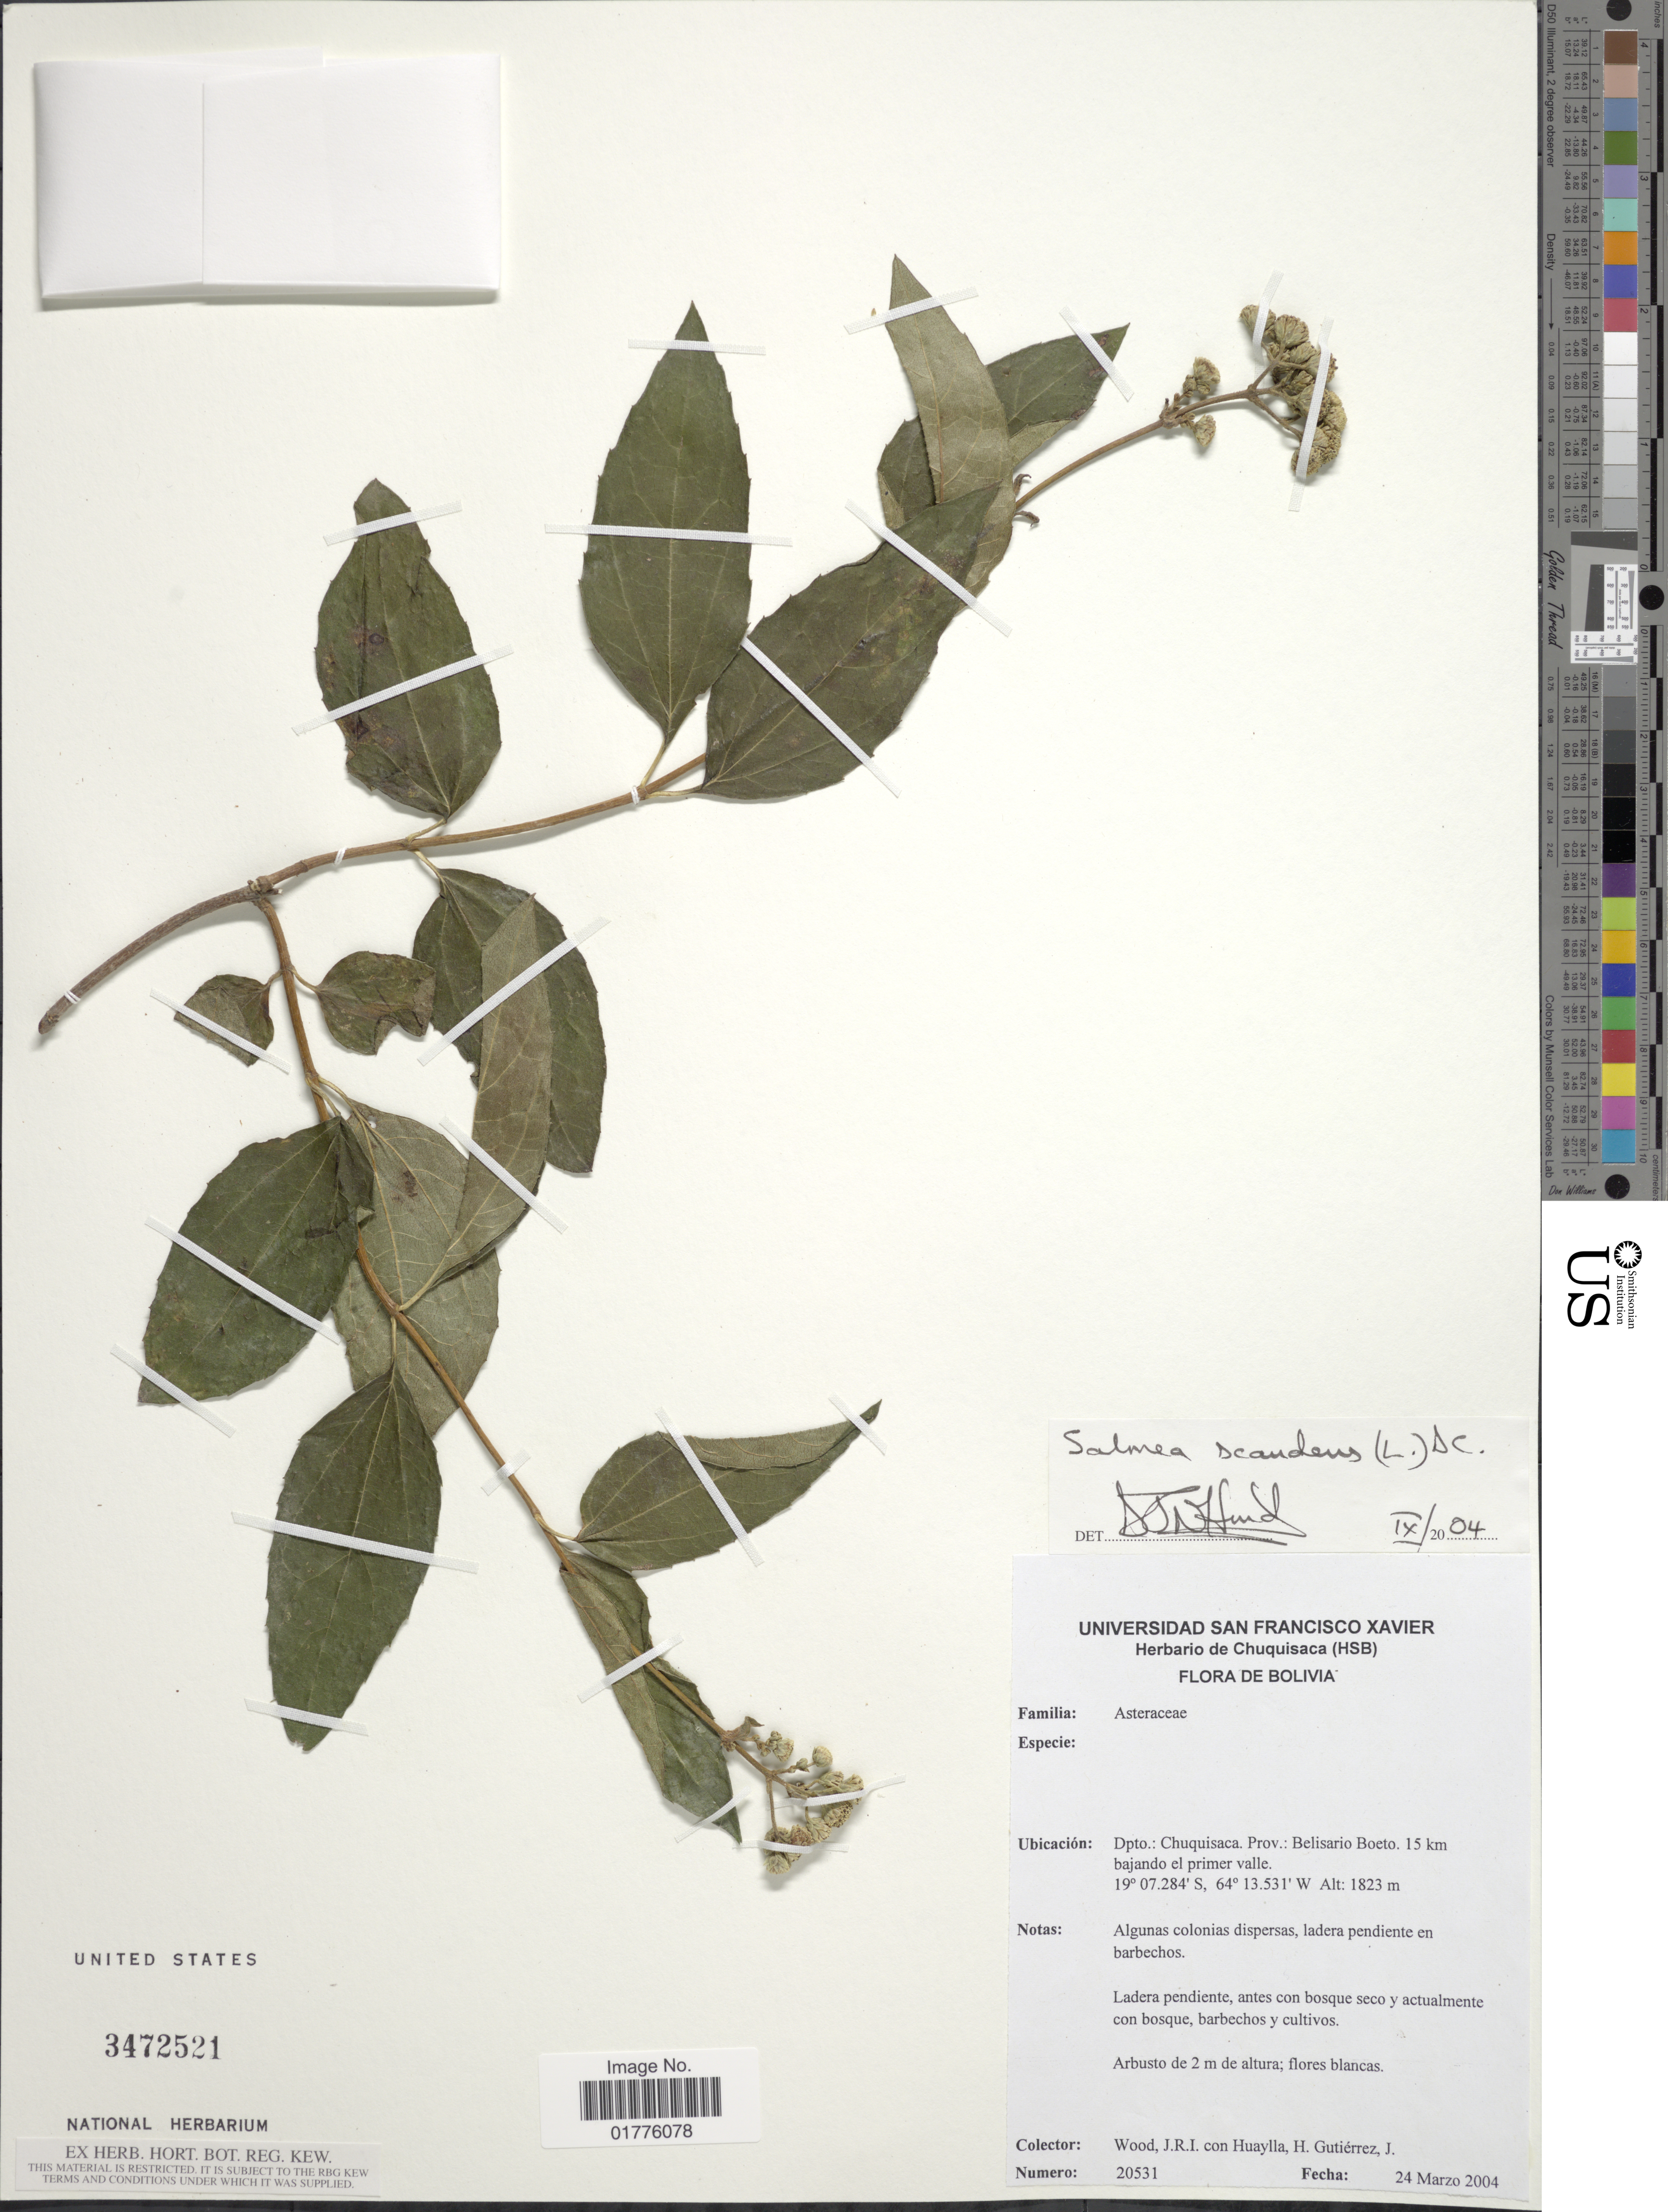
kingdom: Plantae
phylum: Tracheophyta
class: Magnoliopsida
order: Asterales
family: Asteraceae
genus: Salmea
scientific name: Salmea scandens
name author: (L.) DC.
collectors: J. R. I. Wood, H. Huaylla & J. Gutiérrez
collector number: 20531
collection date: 2004-03-24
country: Bolivia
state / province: Chuquisaca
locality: Dpto.: Chuquisaca. Prov.: Belisario Boeto. 15 km bajandi el primer valle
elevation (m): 1823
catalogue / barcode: US 3472521